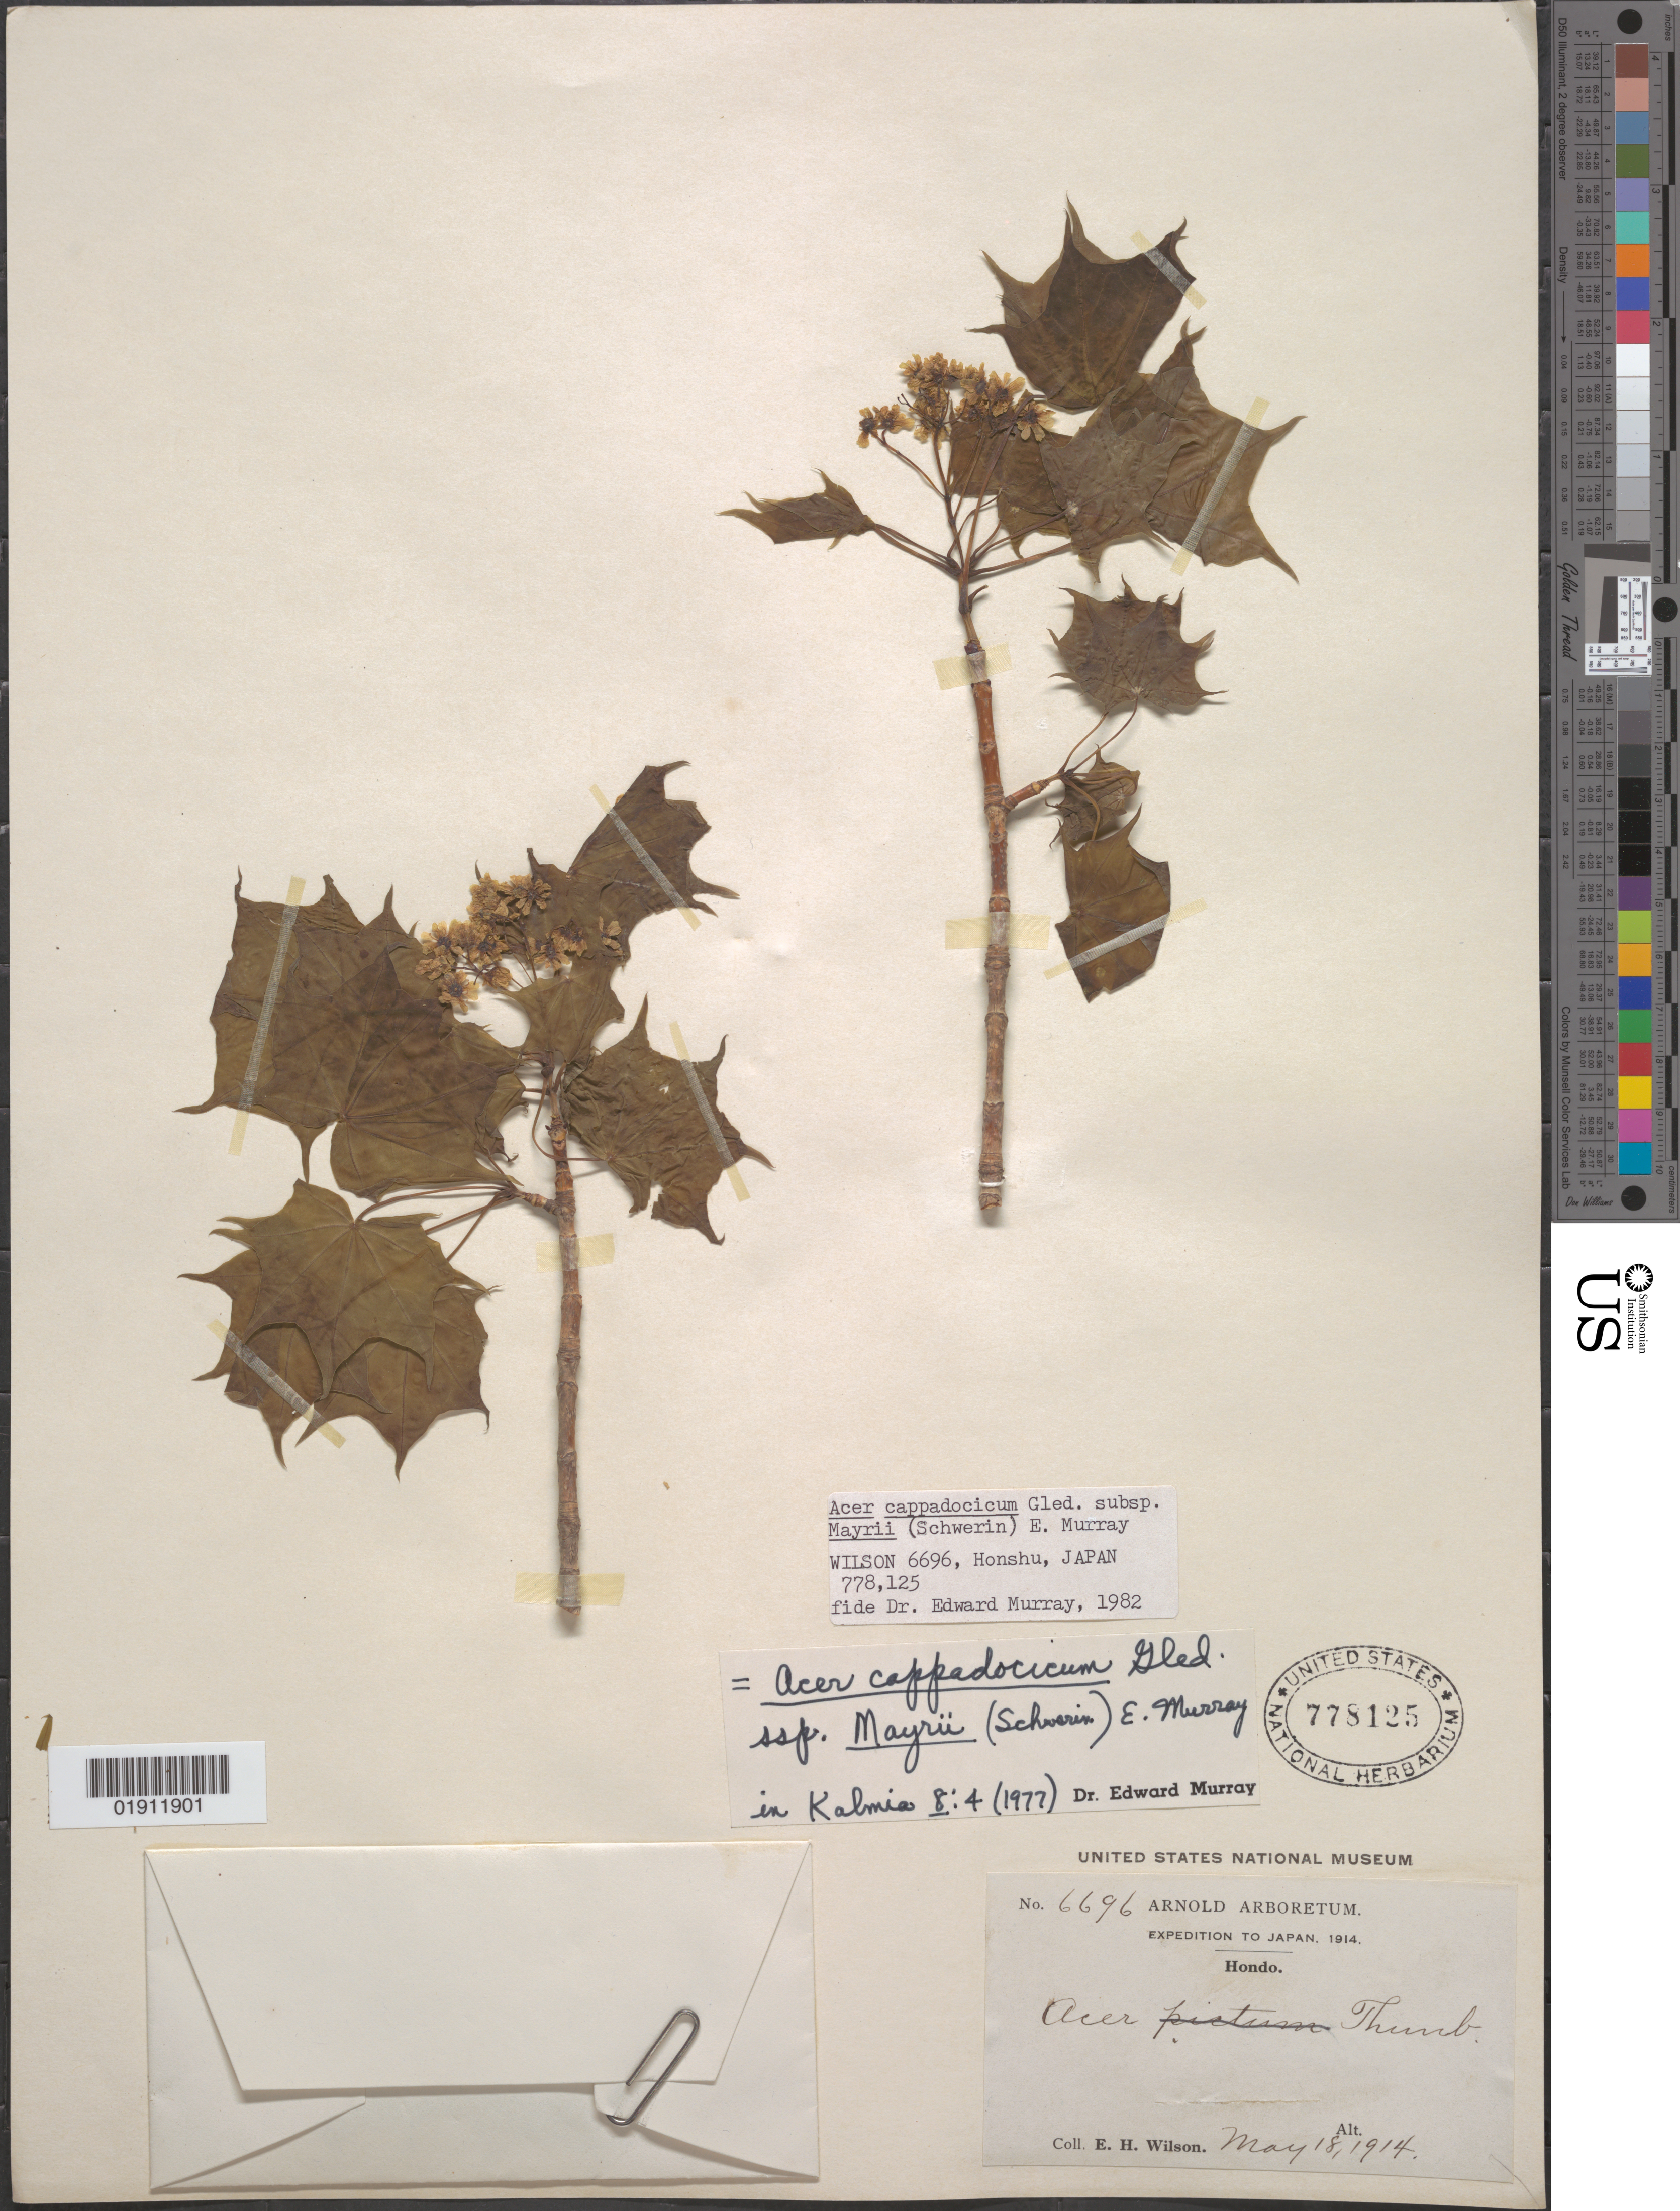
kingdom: Plantae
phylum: Tracheophyta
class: Magnoliopsida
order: Sapindales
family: Sapindaceae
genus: Acer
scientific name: Acer cappadocicum subsp. mayrii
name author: (Schwer.) A.E. Murray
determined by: Murray, Edward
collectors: E. H. Wilson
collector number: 6696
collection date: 1914-05-18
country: Japan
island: Honshu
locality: Hondo [Honshu]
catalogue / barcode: US 778125